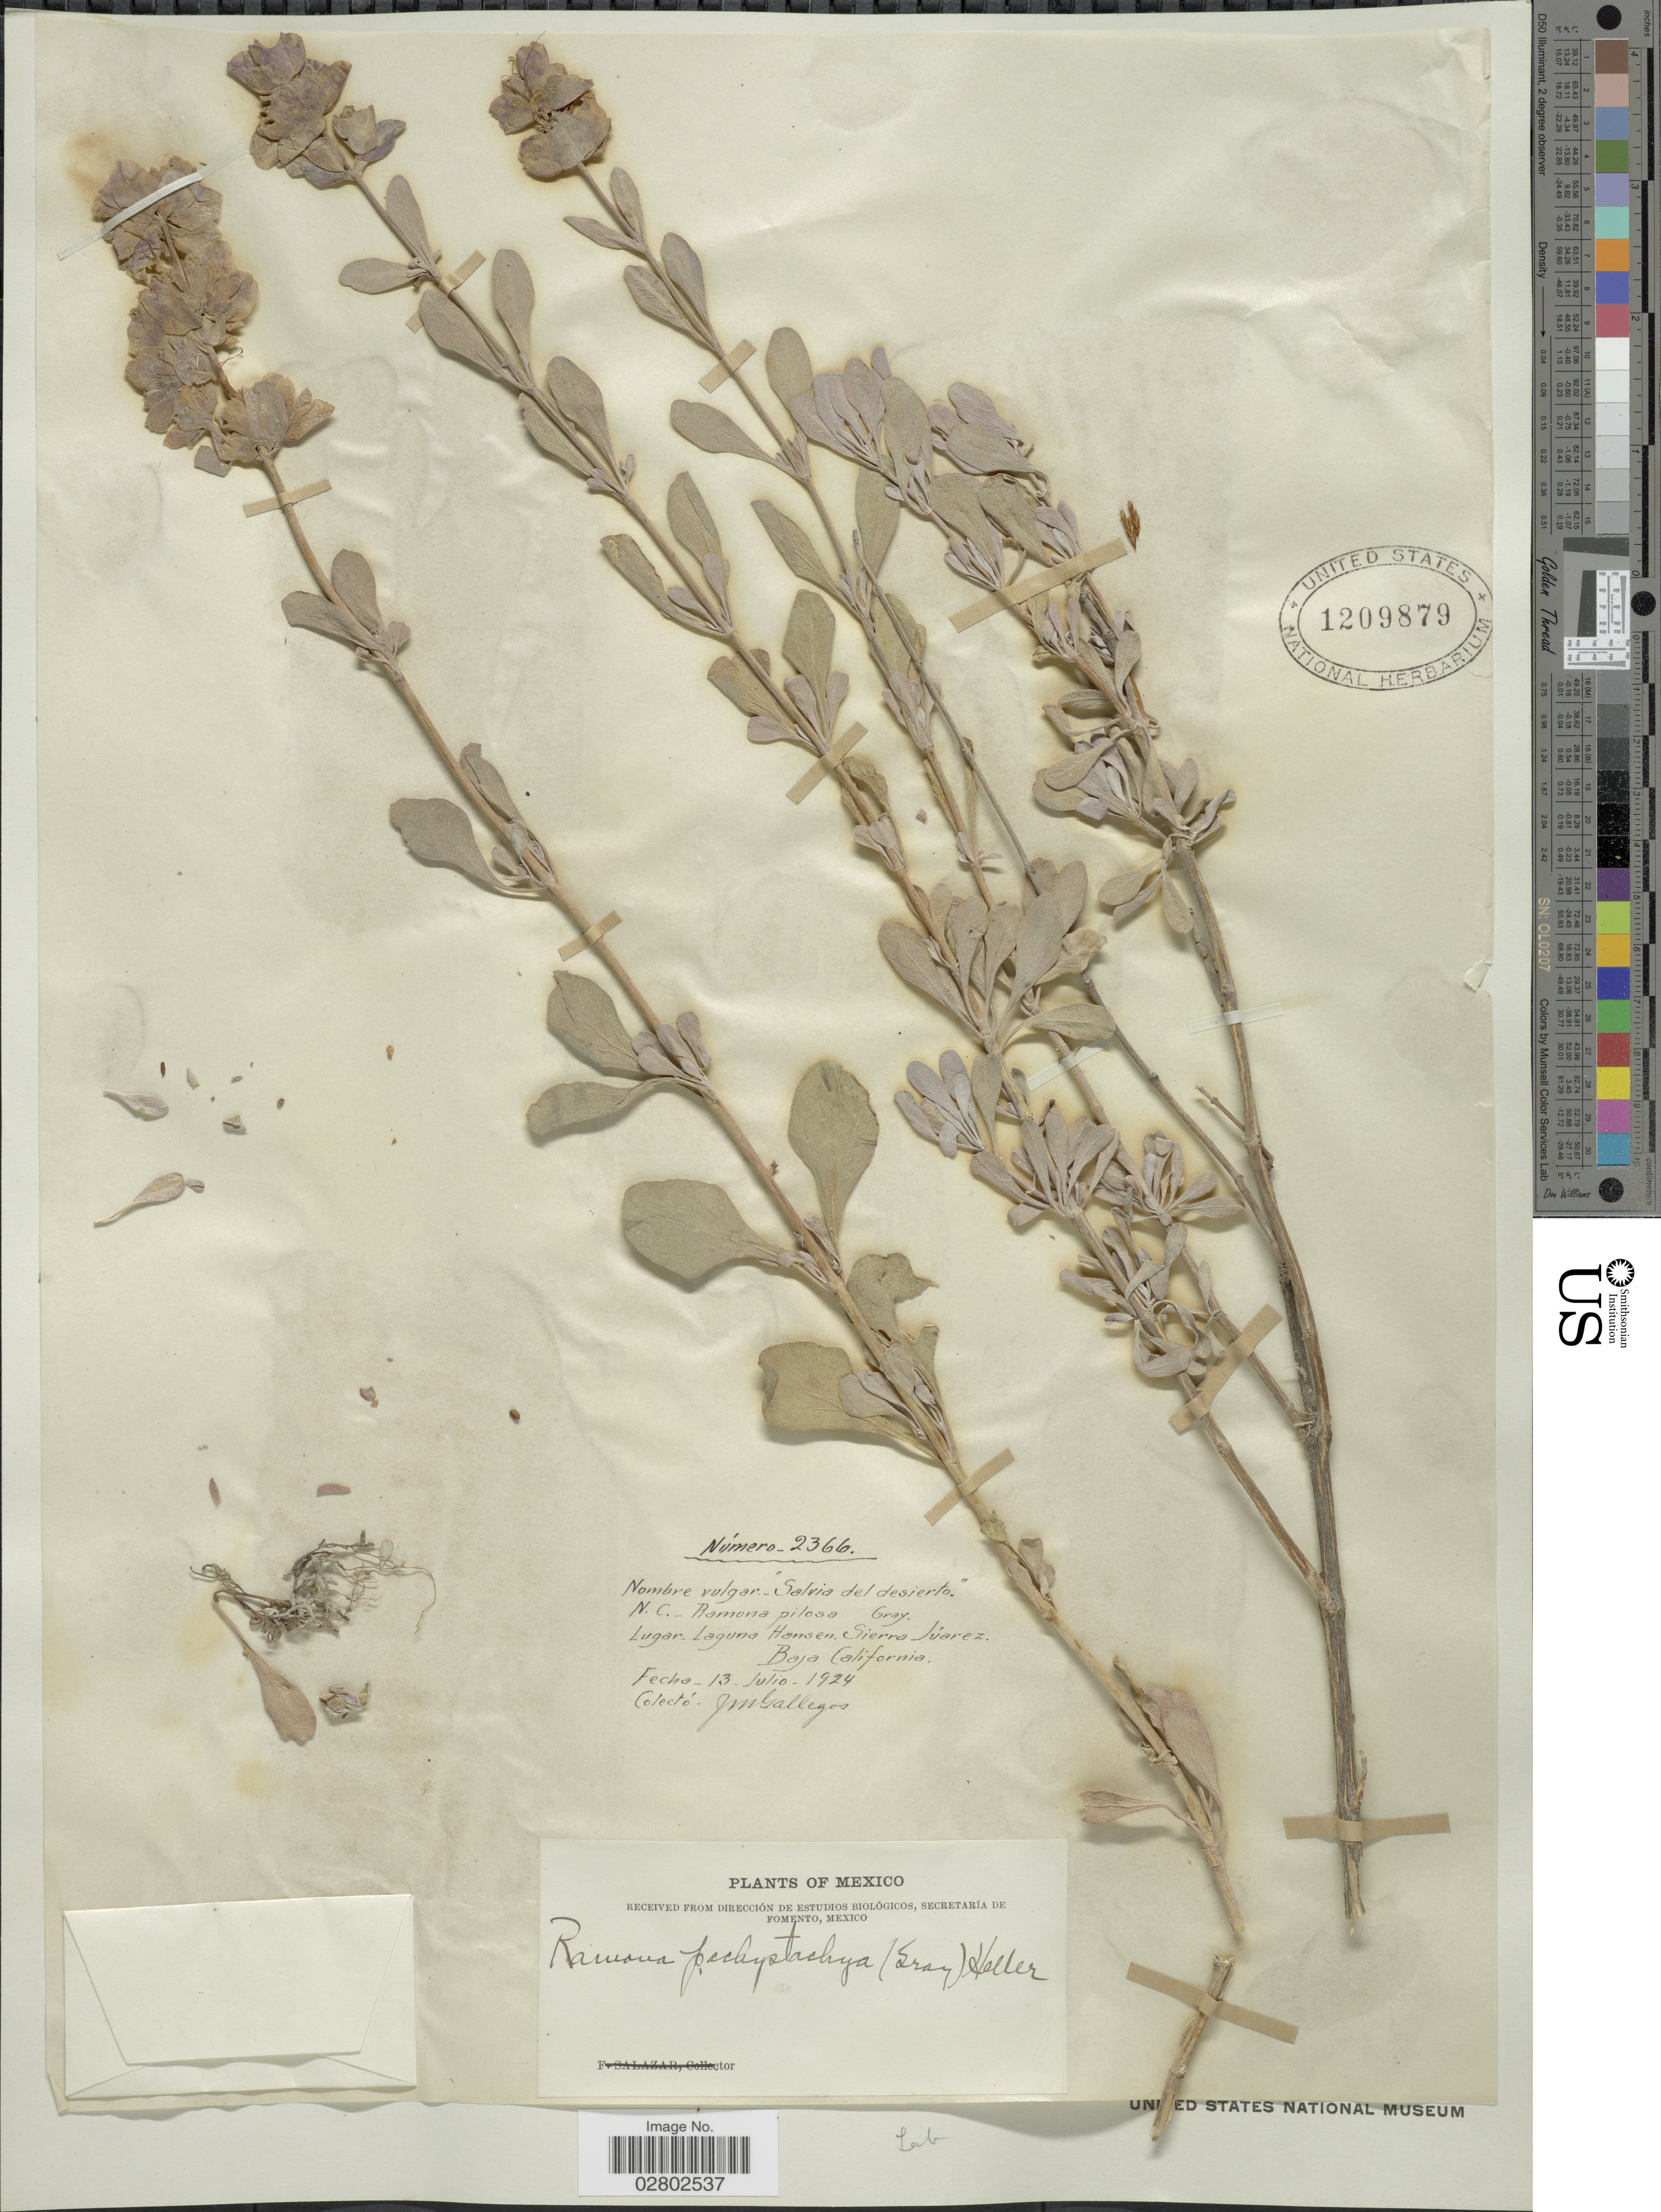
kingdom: Plantae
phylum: Tracheophyta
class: Magnoliopsida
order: Lamiales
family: Lamiaceae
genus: Salvia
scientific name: Salvia pachyphylla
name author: Epling ex Munz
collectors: J. Gallegos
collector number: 2366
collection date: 1924-07-13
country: Mexico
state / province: Baja California Norte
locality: Laguna Hansen, Siera Júarez.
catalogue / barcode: US 1209879